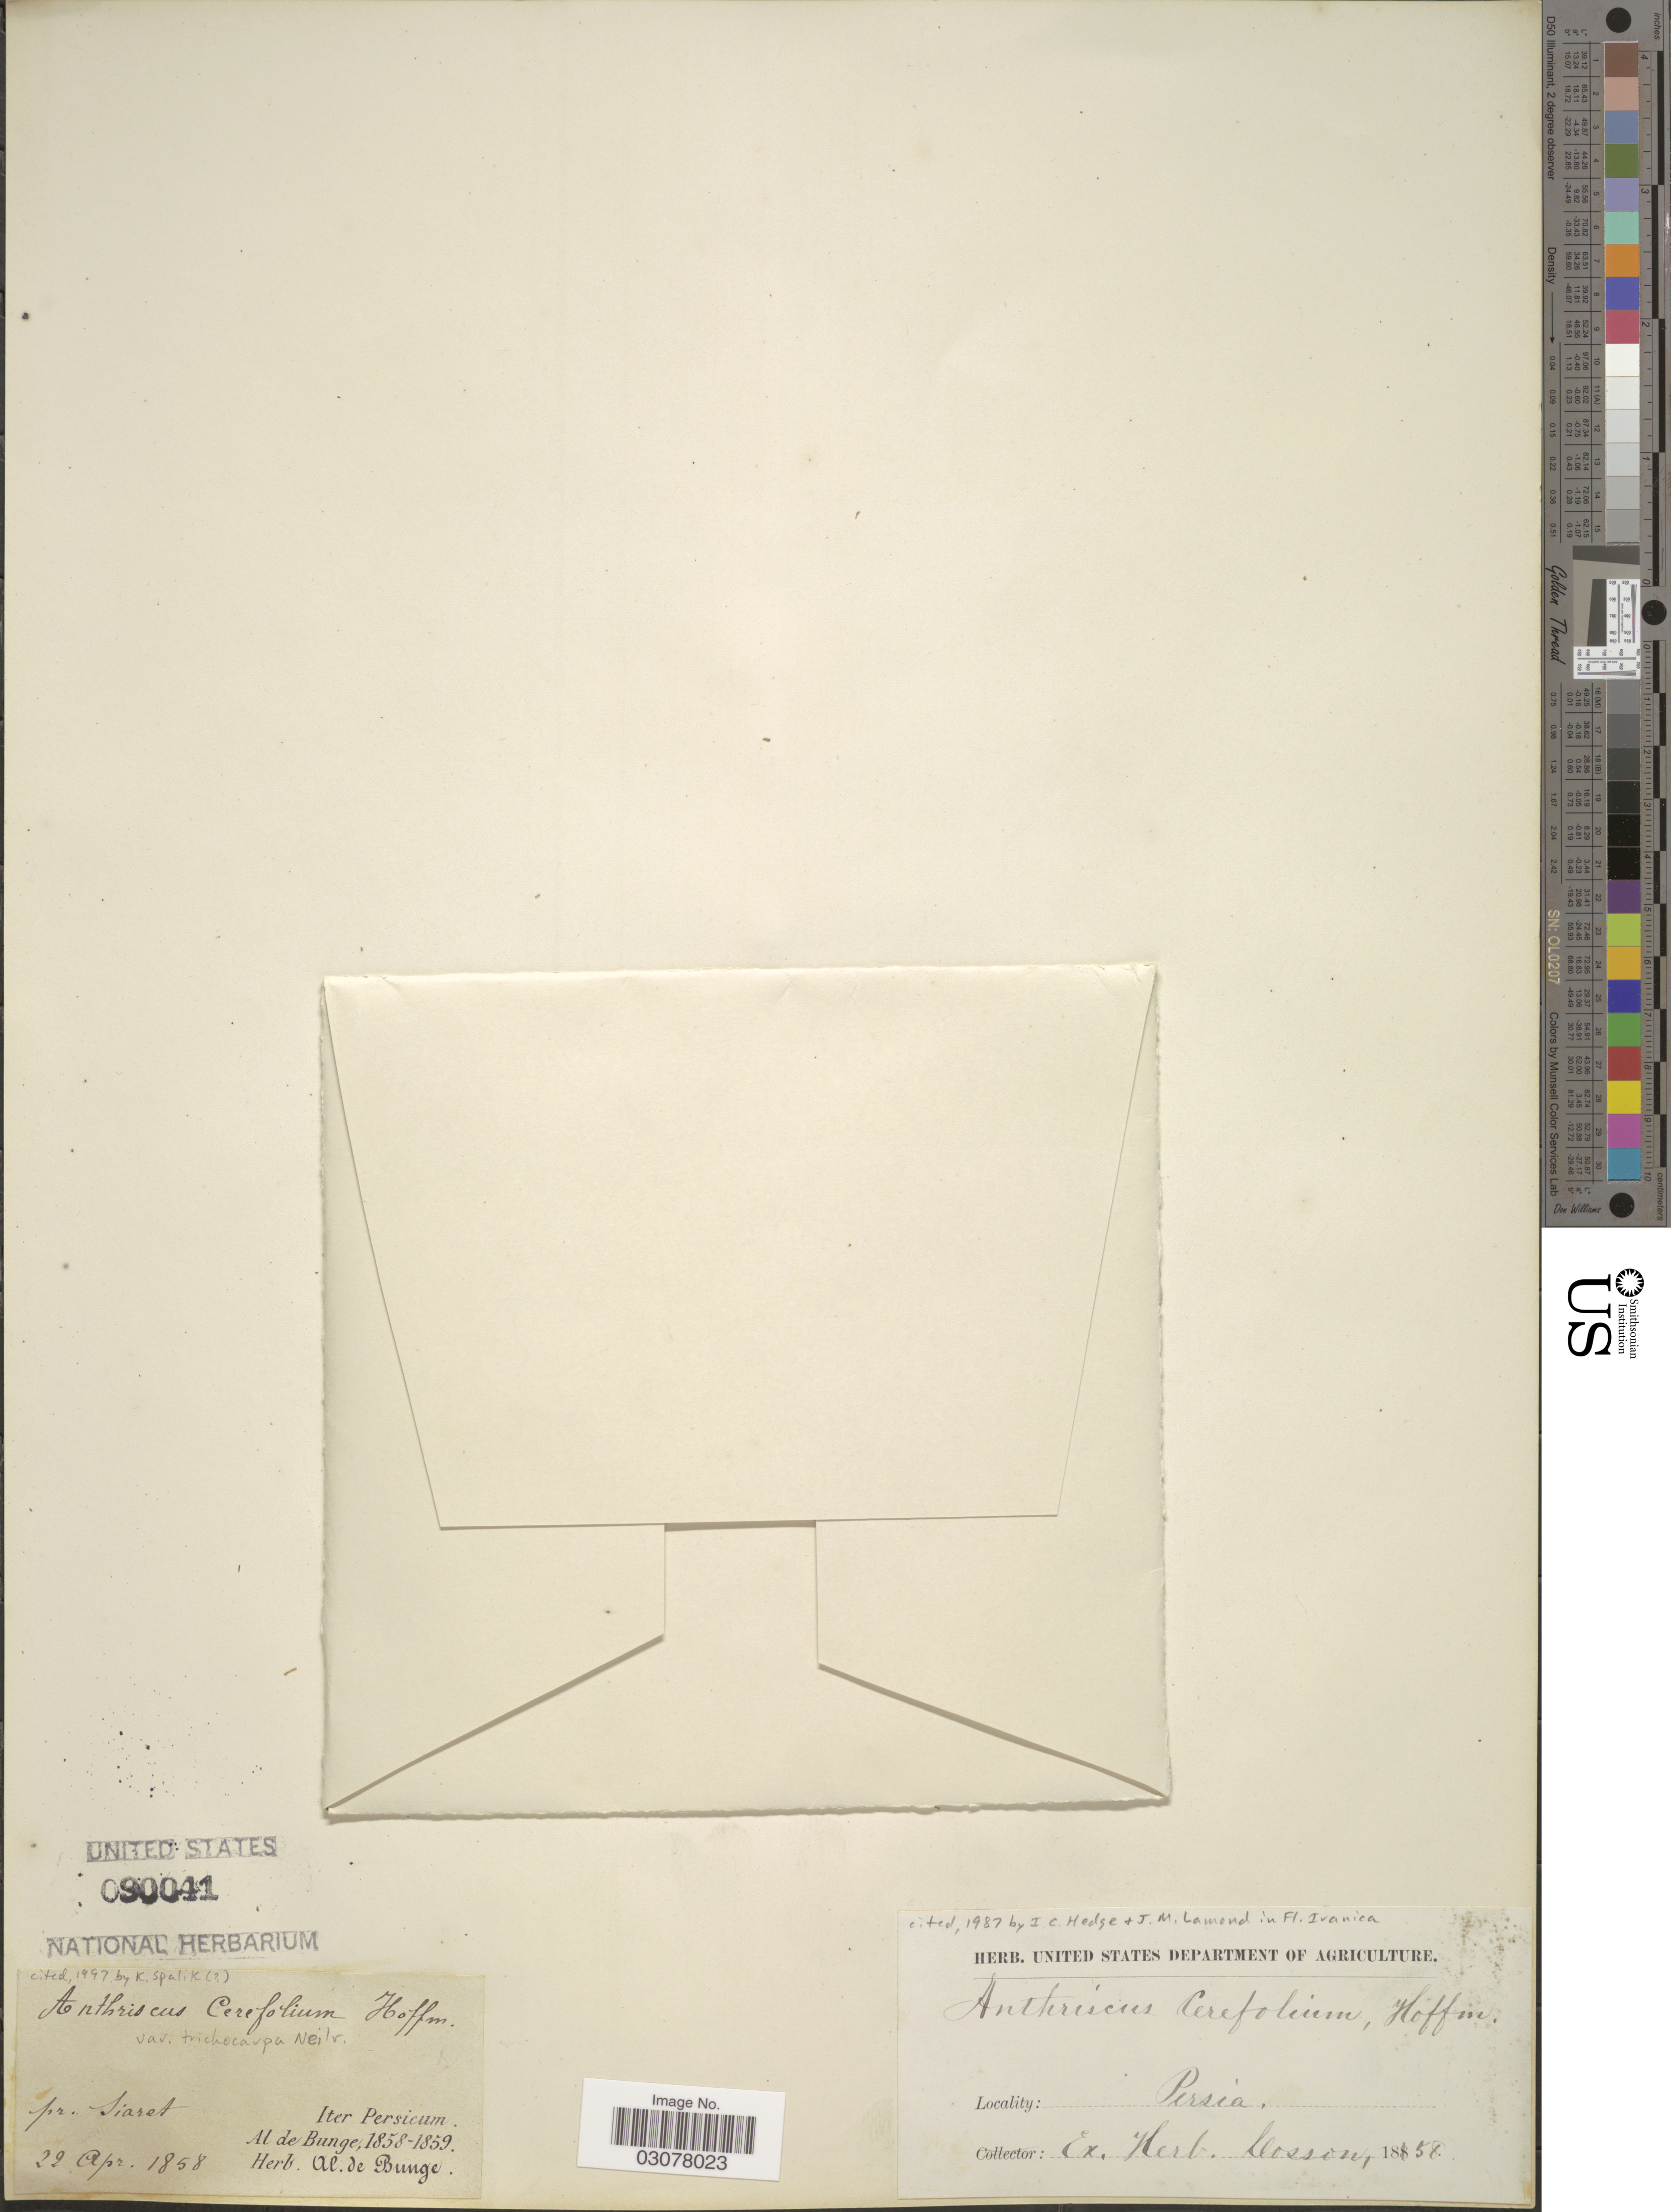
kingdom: Plantae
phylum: Tracheophyta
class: Magnoliopsida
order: Apiales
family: Apiaceae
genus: Anthriscus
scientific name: Anthriscus cerefolium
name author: (L.) Hoffm.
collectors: A. de Bunge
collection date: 1858-04-22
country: Iran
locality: Pr. Siaret, Iter Persicum.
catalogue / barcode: US 90041